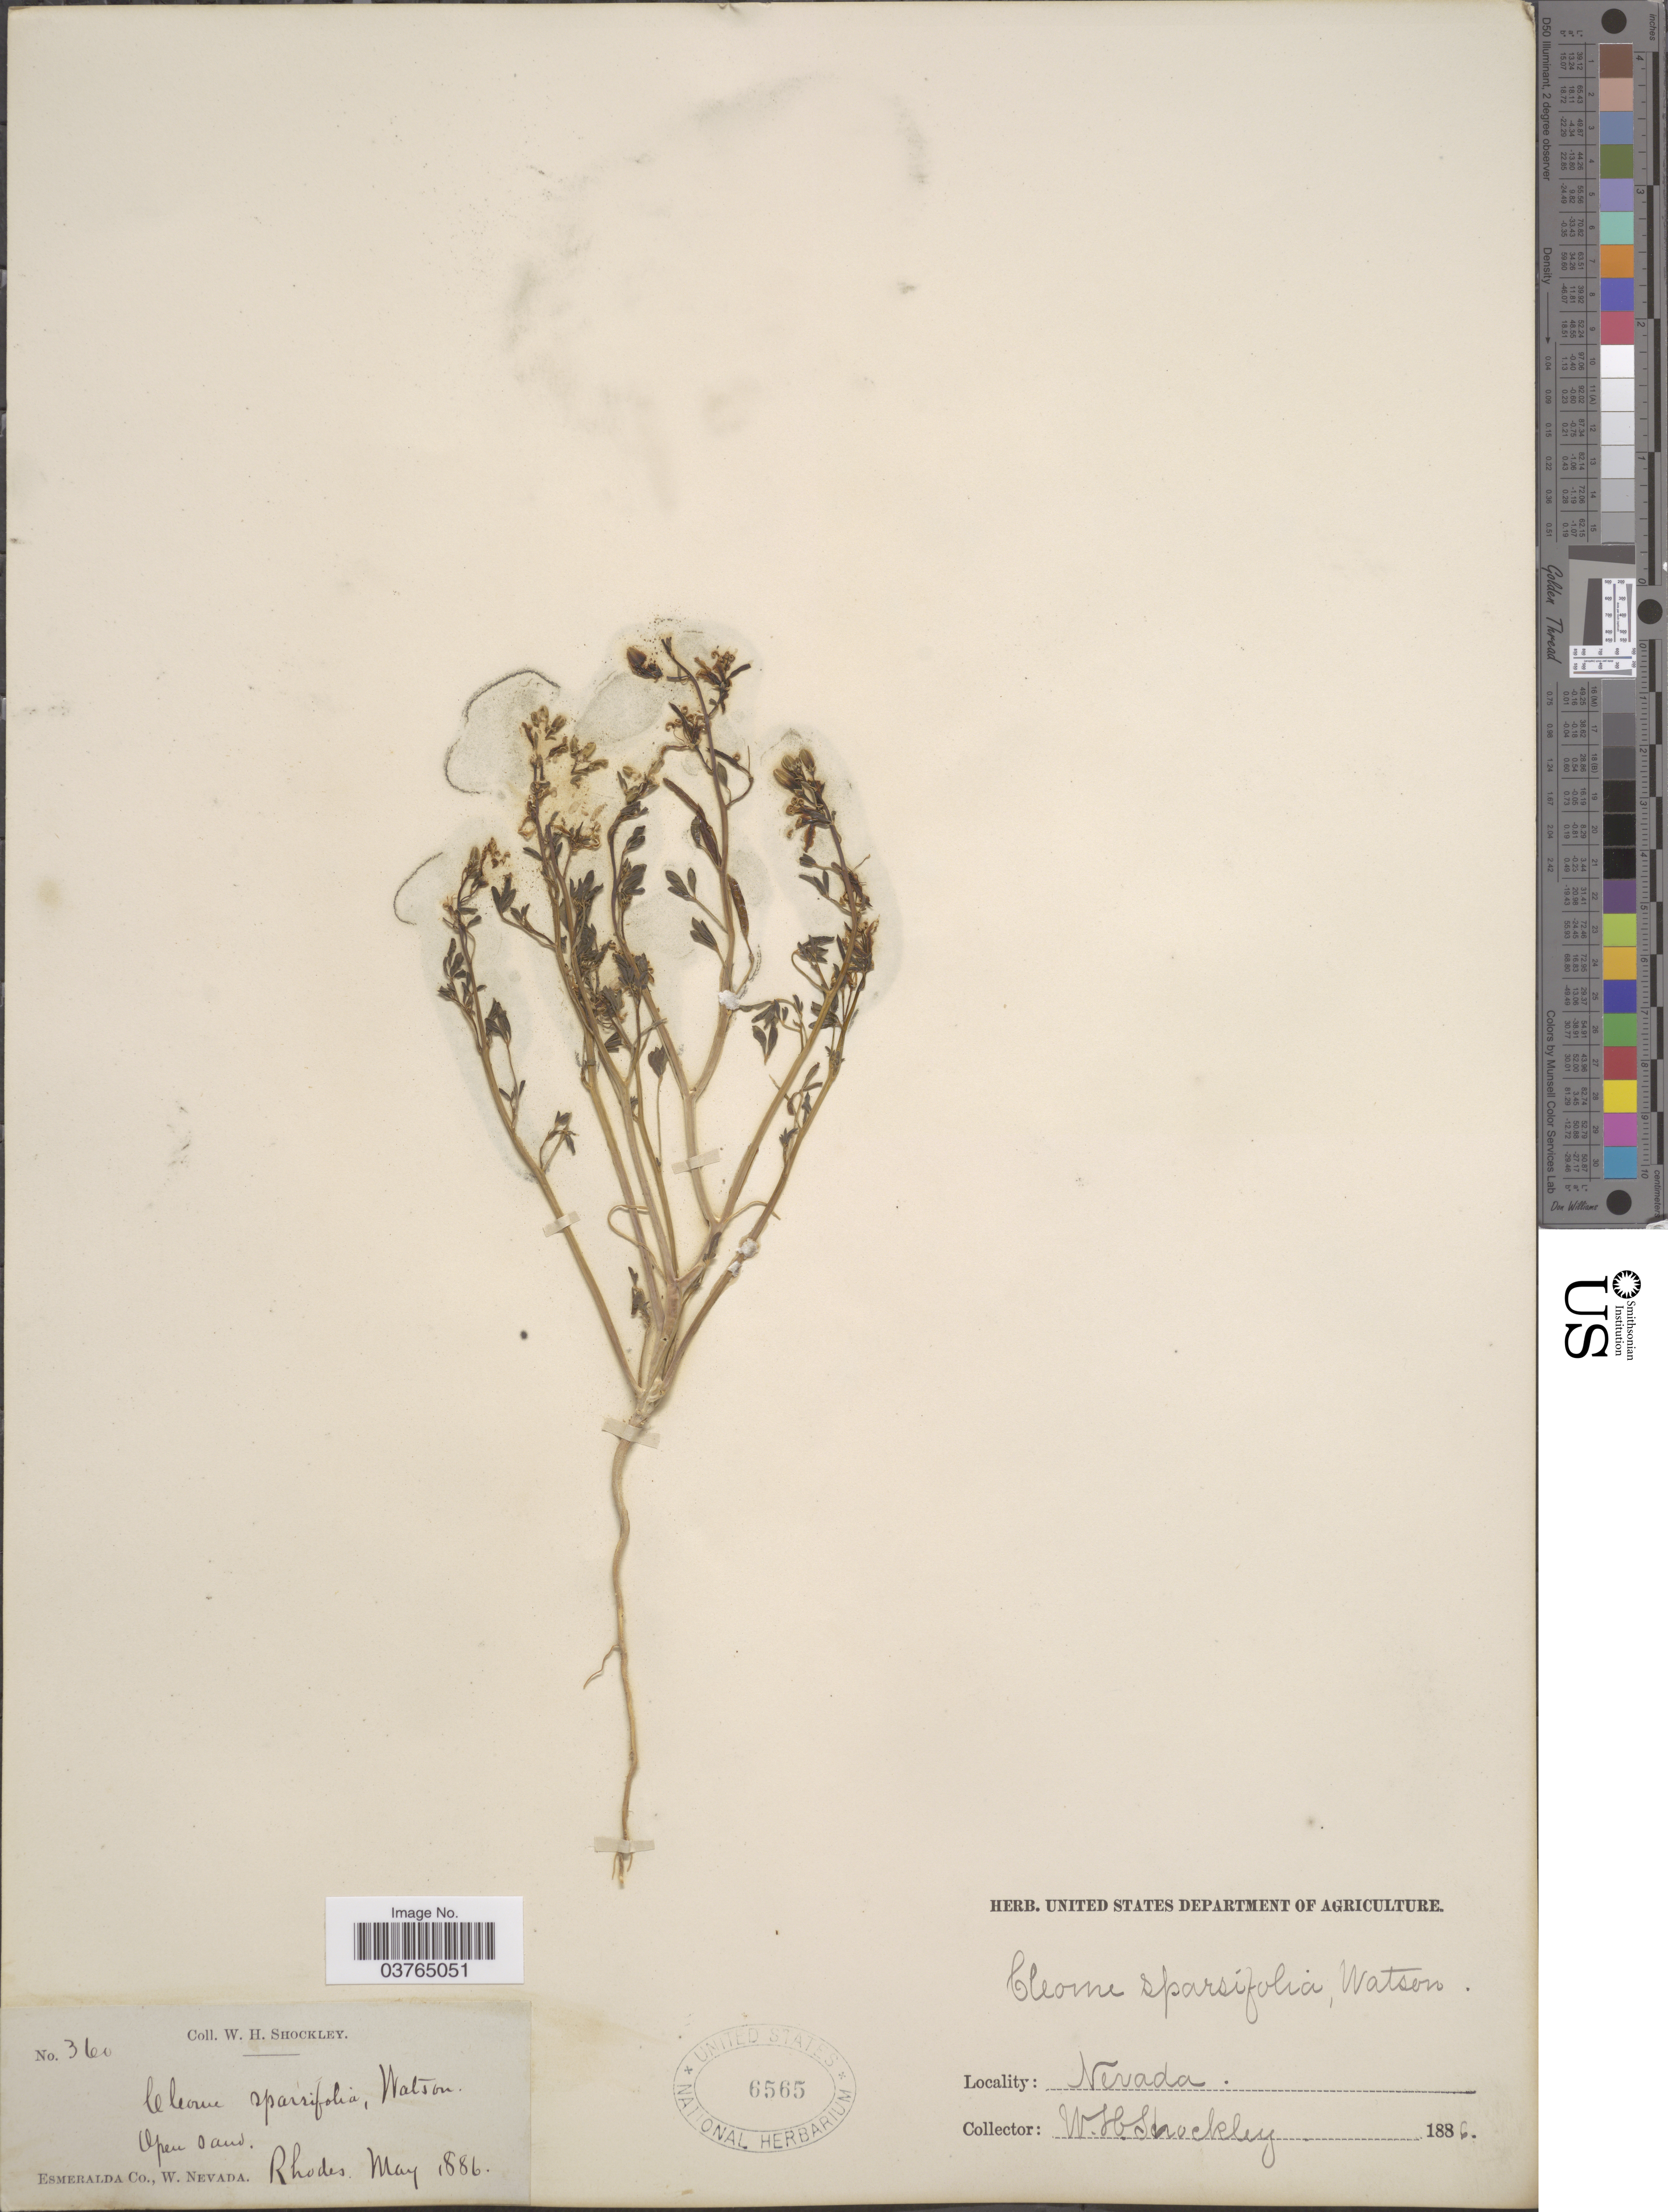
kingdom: Plantae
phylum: Tracheophyta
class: Magnoliopsida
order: Brassicales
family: Cleomaceae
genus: Cleomella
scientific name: Cleomella sparsifolia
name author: (S. Watson) J.C. Hall & Roalson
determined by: Strong, M. T., (US), Smithsonian Institution - National Museum of Natural History (UNITED STATES)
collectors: W. Shockley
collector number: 360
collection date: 1886-05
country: United States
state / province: Nevada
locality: Esmeralda Co., W. Nevada. Rhodes.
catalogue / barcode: US 6565